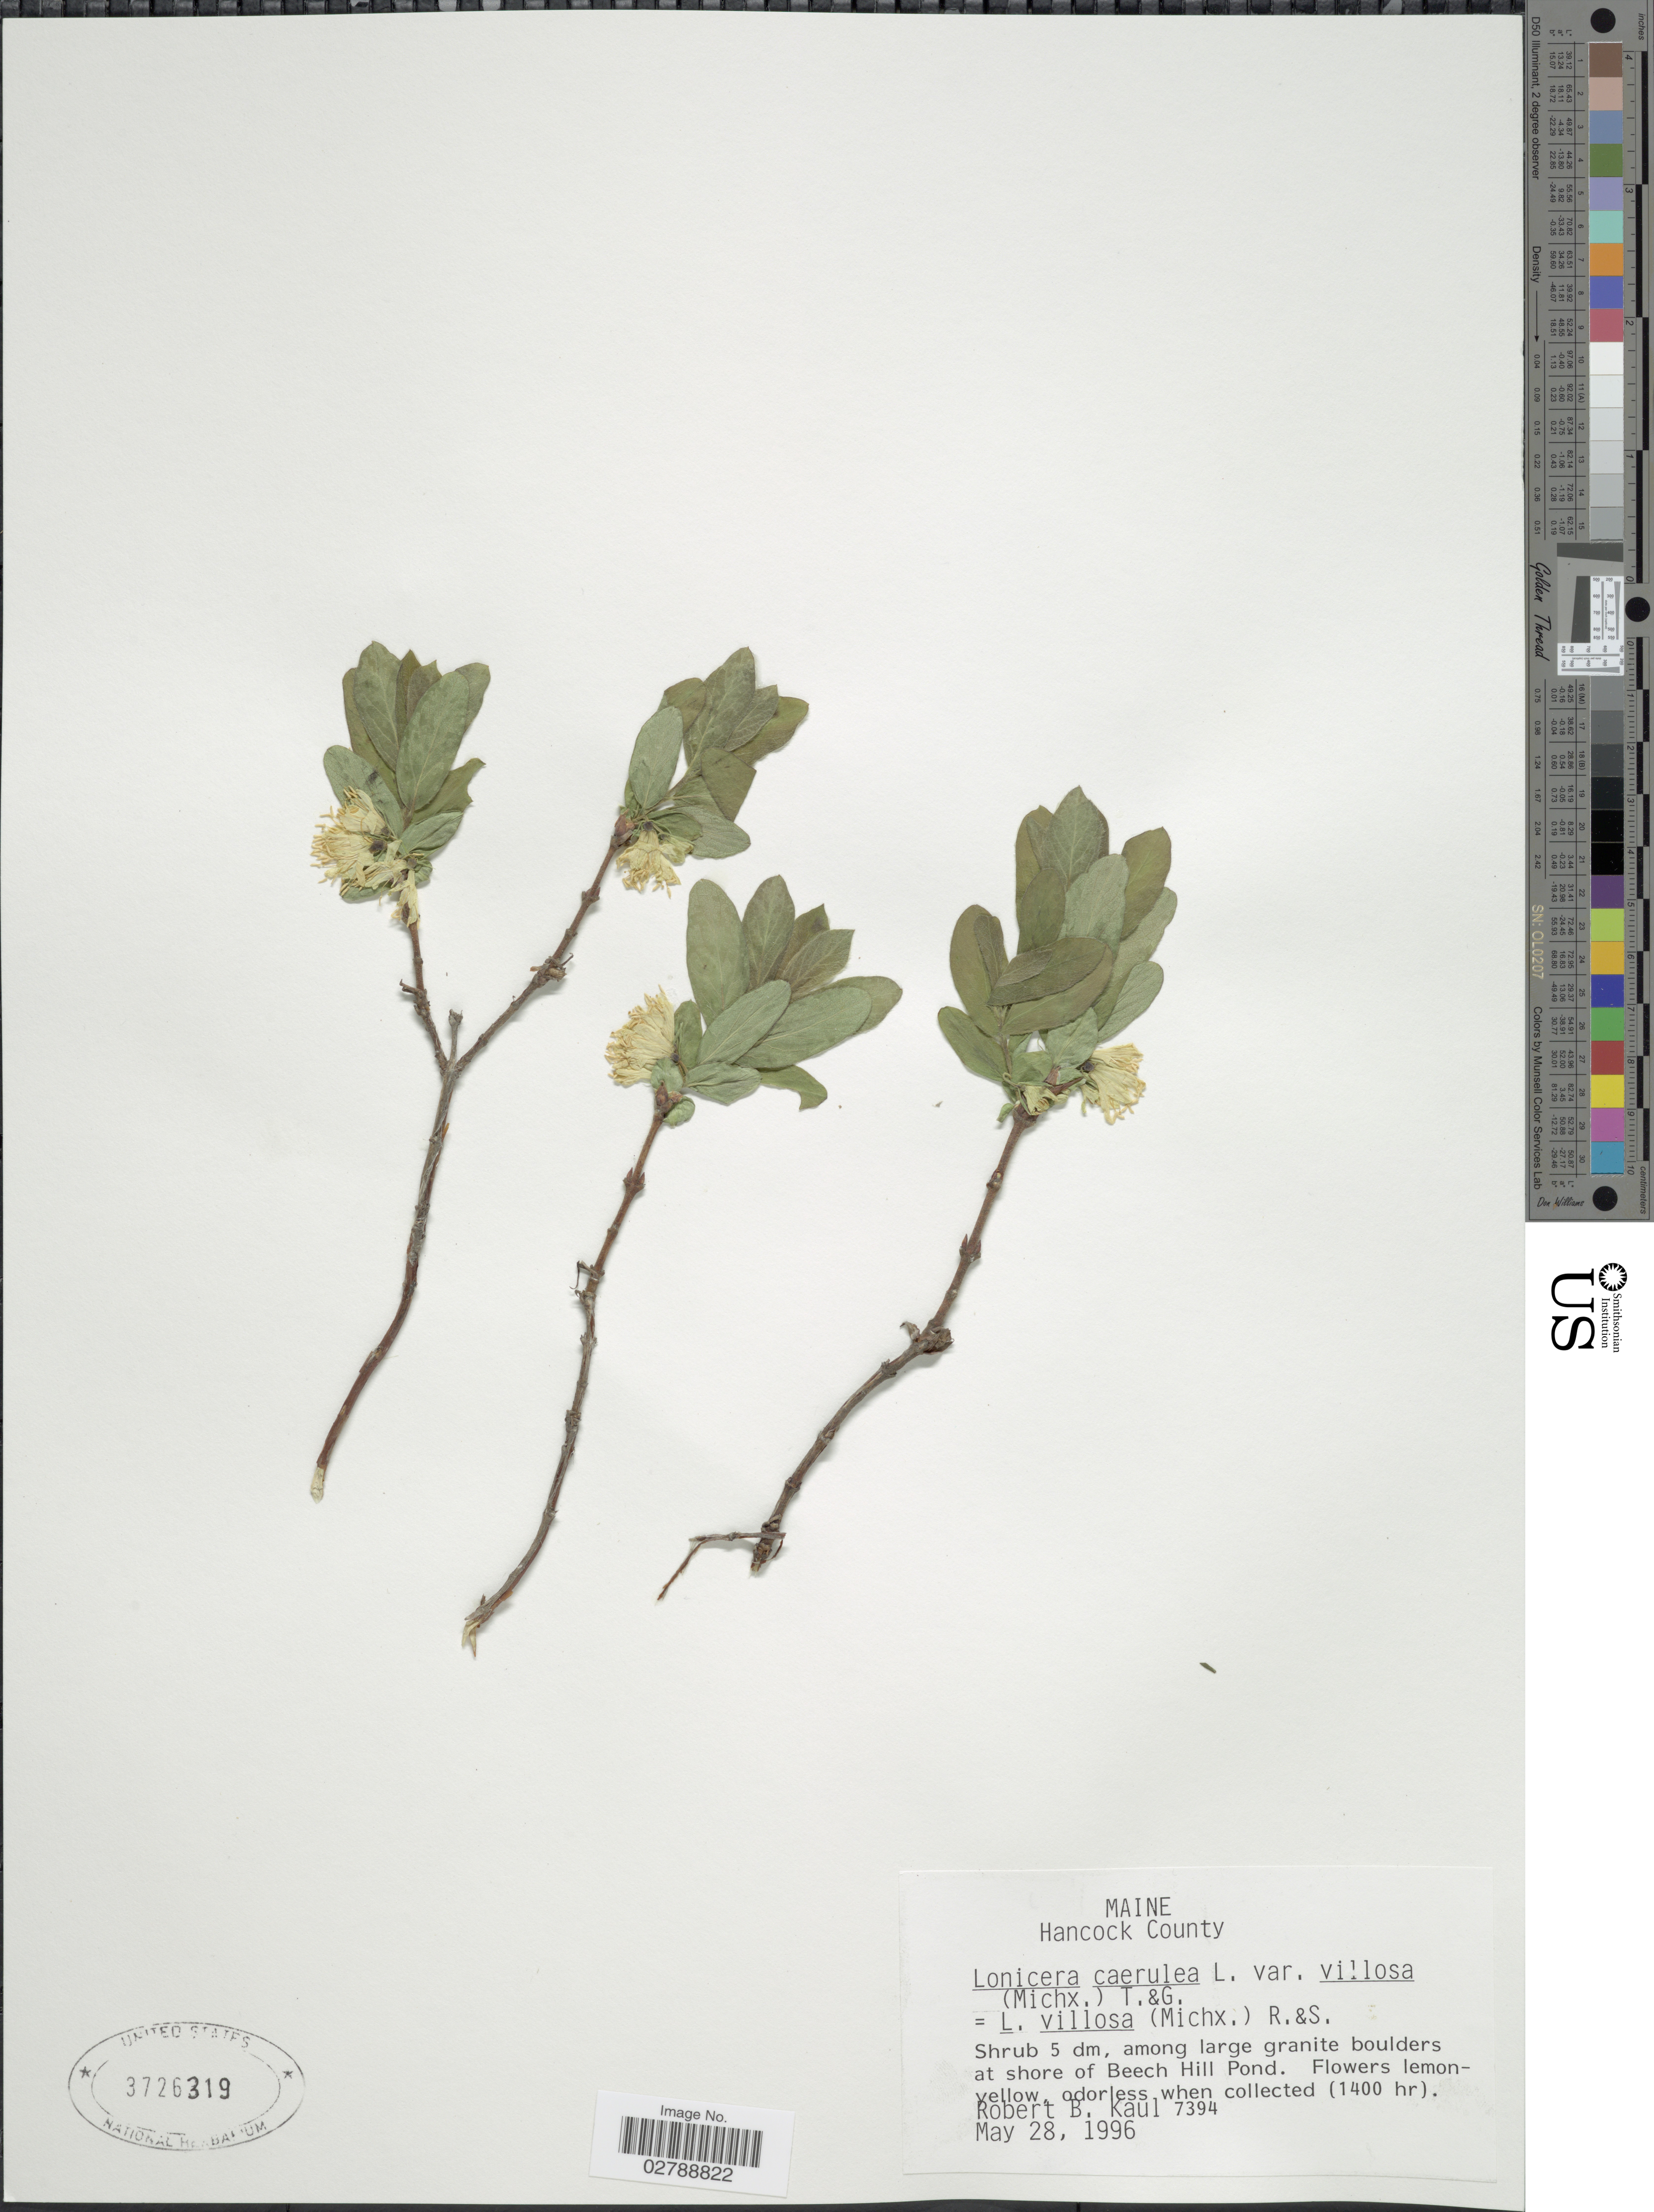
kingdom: Plantae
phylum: Tracheophyta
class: Magnoliopsida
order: Dipsacales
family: Caprifoliaceae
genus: Lonicera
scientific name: Lonicera caerulea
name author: L.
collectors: R. Kaul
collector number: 7394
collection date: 1996-05-28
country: United States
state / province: Maine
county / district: Hancock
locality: among large granite boulders at shore of Beech Hill Pond.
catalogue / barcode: US 3726319